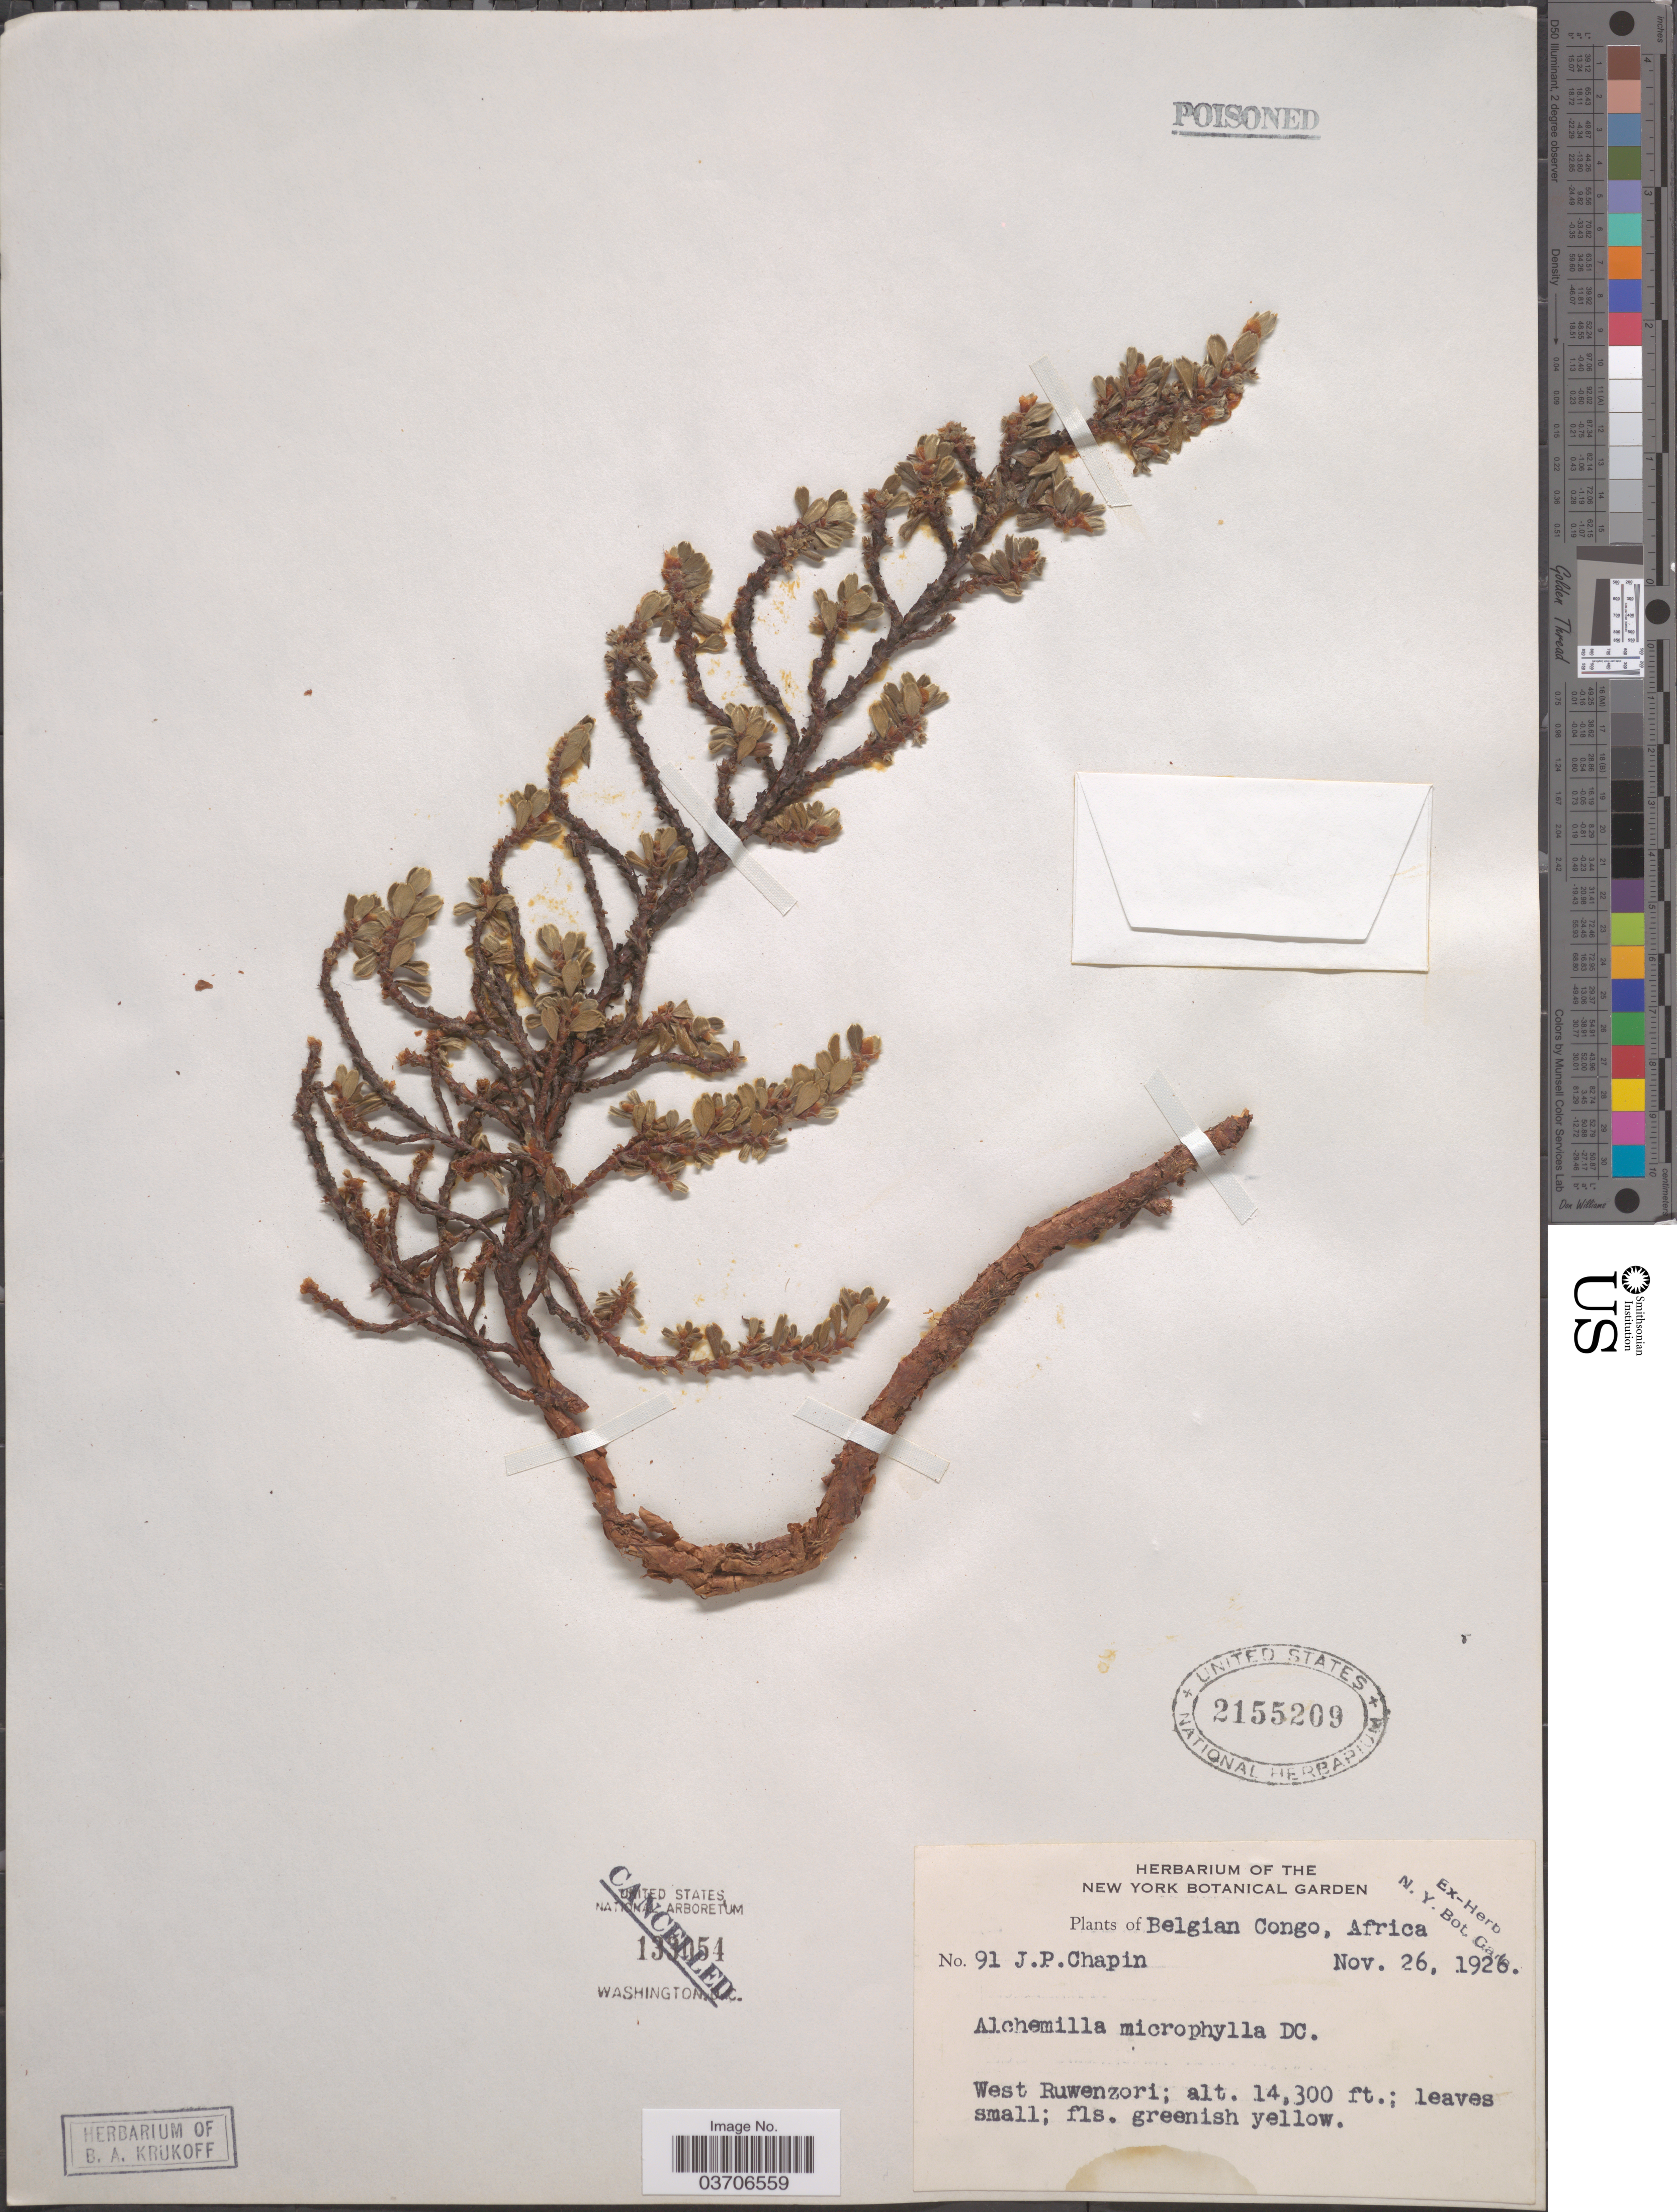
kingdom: Plantae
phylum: Tracheophyta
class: Magnoliopsida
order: Rosales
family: Rosaceae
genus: Alchemilla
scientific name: Alchemilla microphylla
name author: De Wild.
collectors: J. Chapin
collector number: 91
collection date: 1926-11-26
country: Congo, Democratic Republic of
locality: Belgian Congo. West Ruwenzori.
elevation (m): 4359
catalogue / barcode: US 2155209